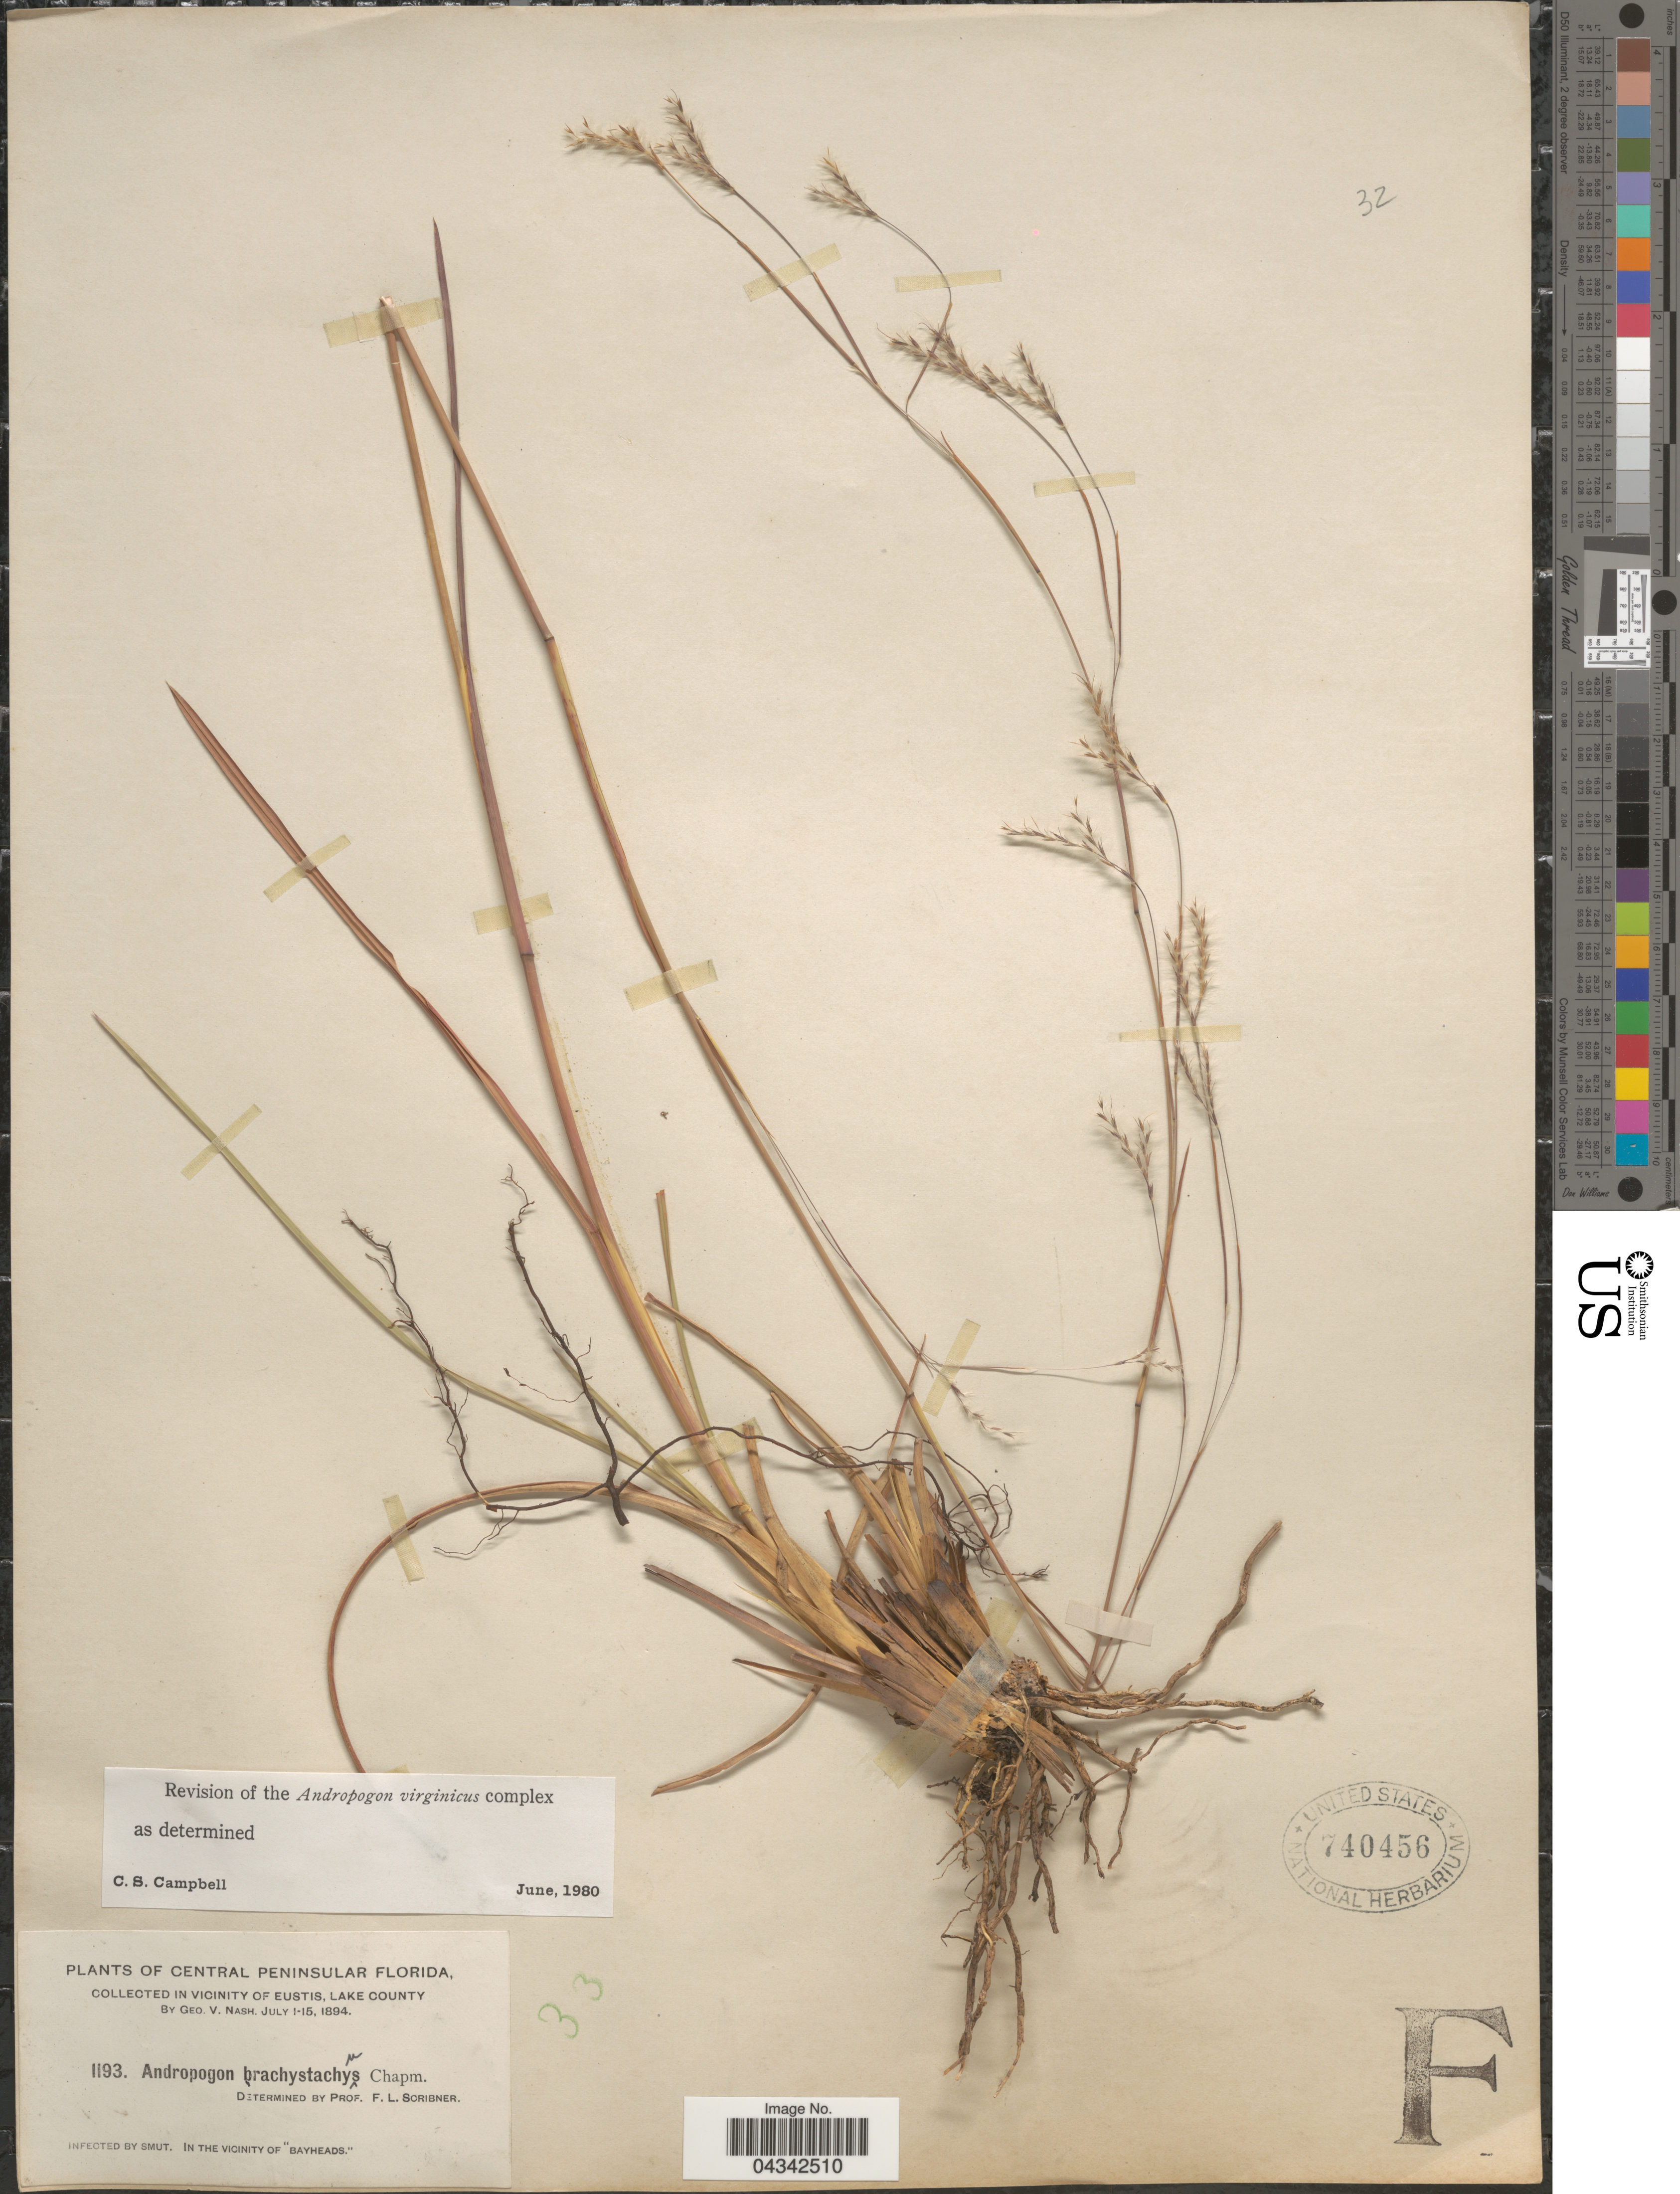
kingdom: Plantae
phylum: Tracheophyta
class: Liliopsida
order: Poales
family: Poaceae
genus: Andropogon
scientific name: Andropogon brachystachyus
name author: Chapm.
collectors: G. V. Nash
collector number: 1193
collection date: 1894-07-01/1894-07-15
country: United States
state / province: Florida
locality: Central Peninsular Florida, in vicinity of Eustis, Lake County. In the vicinity of "Bayheads.".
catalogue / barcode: US 740456